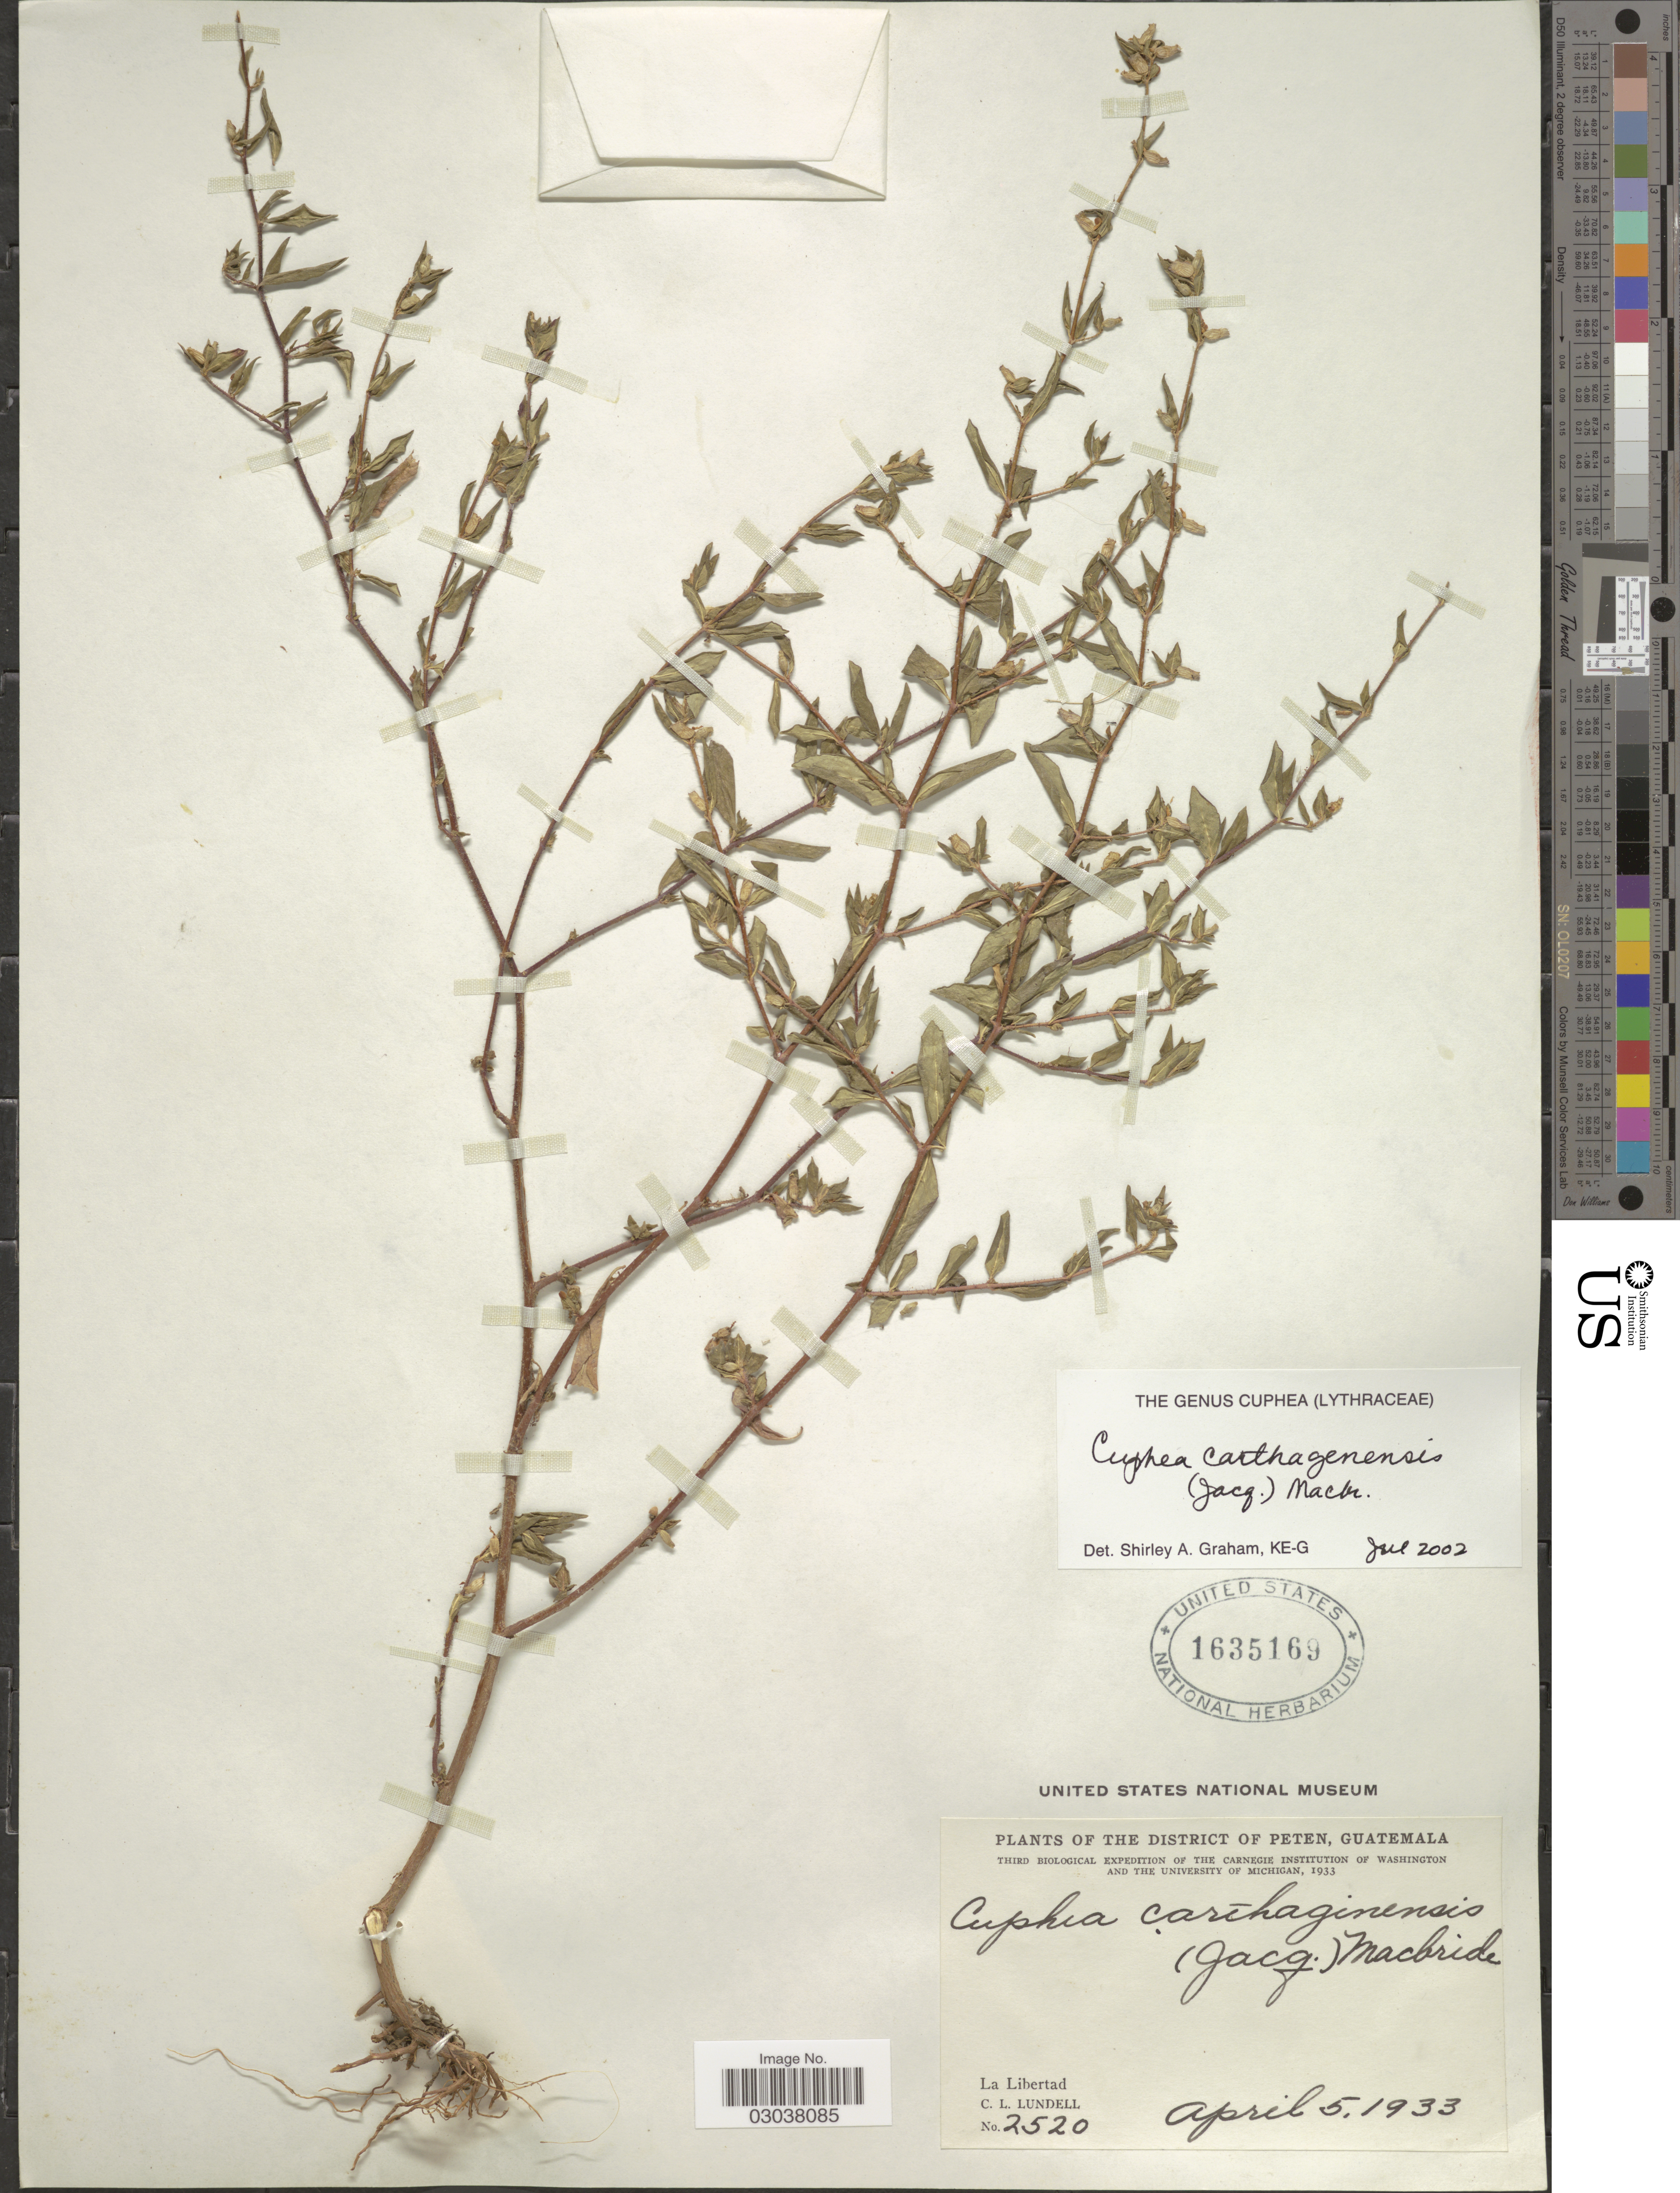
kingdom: Plantae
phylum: Tracheophyta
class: Magnoliopsida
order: Myrtales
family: Lythraceae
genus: Cuphea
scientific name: Cuphea carthagenensis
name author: (Jacq.) J.F. Macbr.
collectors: C. L. Lundell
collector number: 2520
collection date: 1933-04-05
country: Guatemala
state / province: El Petén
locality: District of Peten. La Libertad.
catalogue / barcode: US 1635169